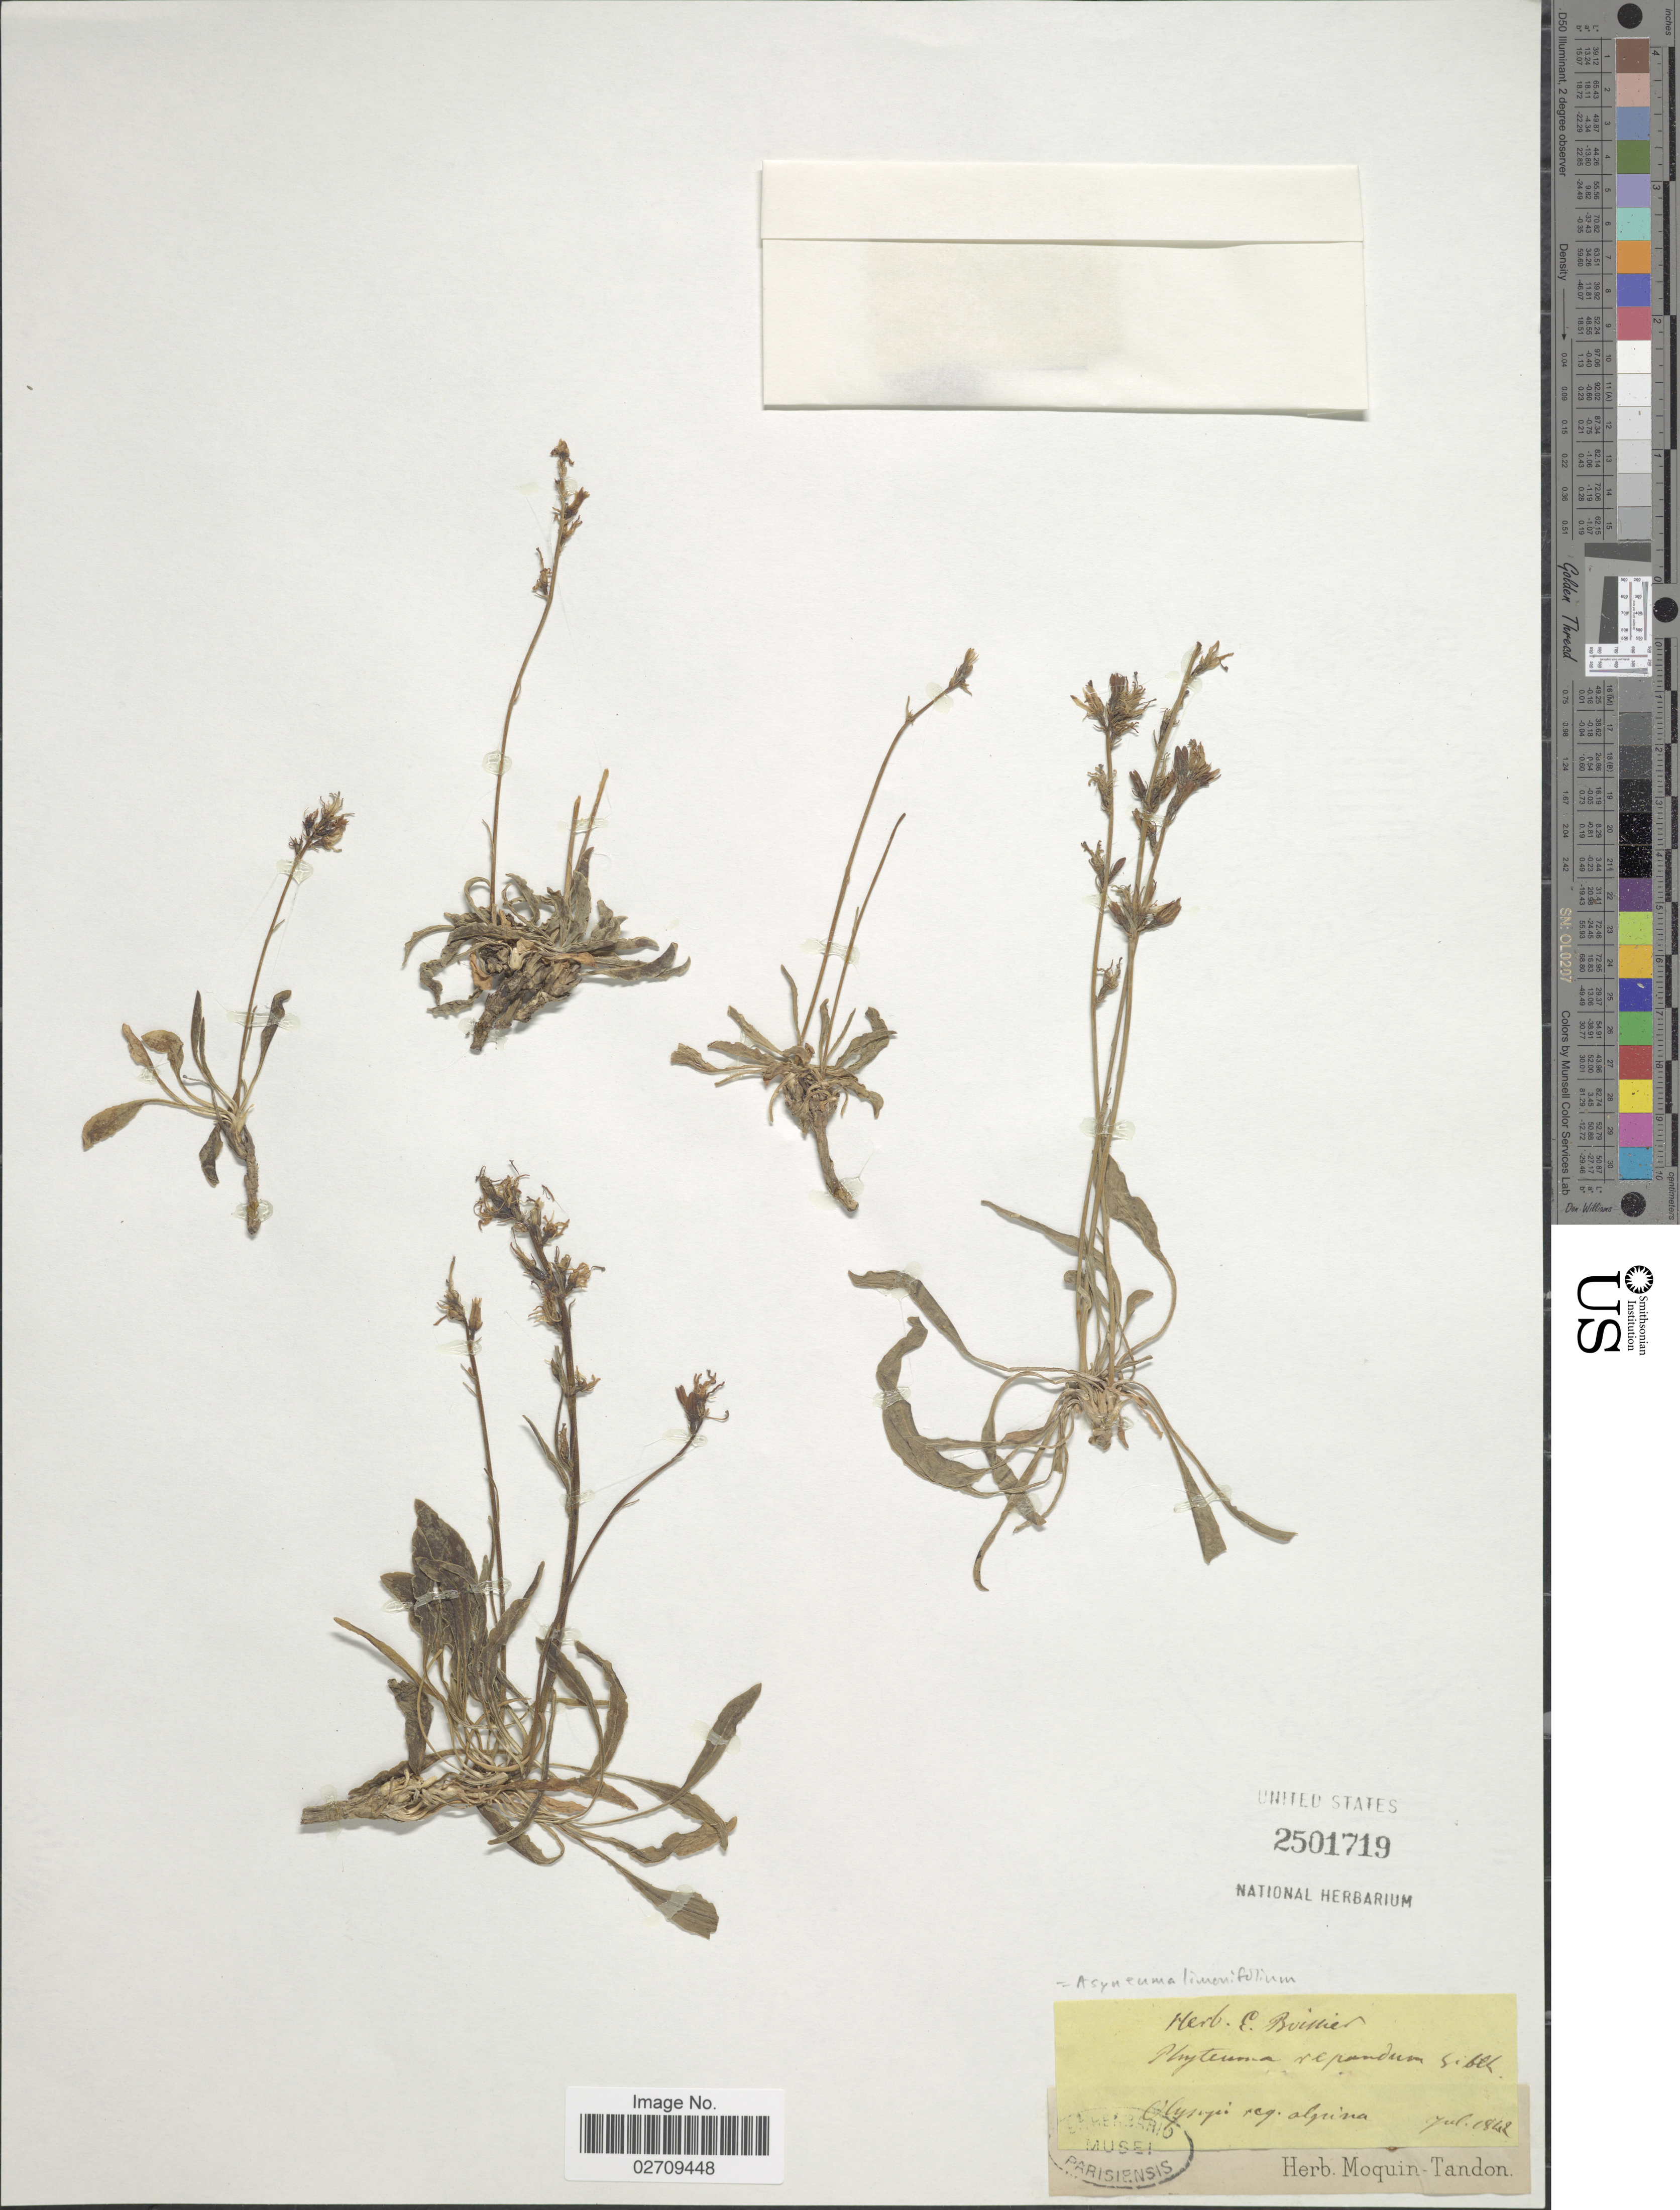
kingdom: Plantae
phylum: Tracheophyta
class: Magnoliopsida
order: Asterales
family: Campanulaceae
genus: Asyneuma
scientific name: Asyneuma limonifolium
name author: (L.) Janch.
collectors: ex herb. E. Boissier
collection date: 1842-07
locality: Alysipei reg. Algrina [interpreted]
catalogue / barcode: US 2501719